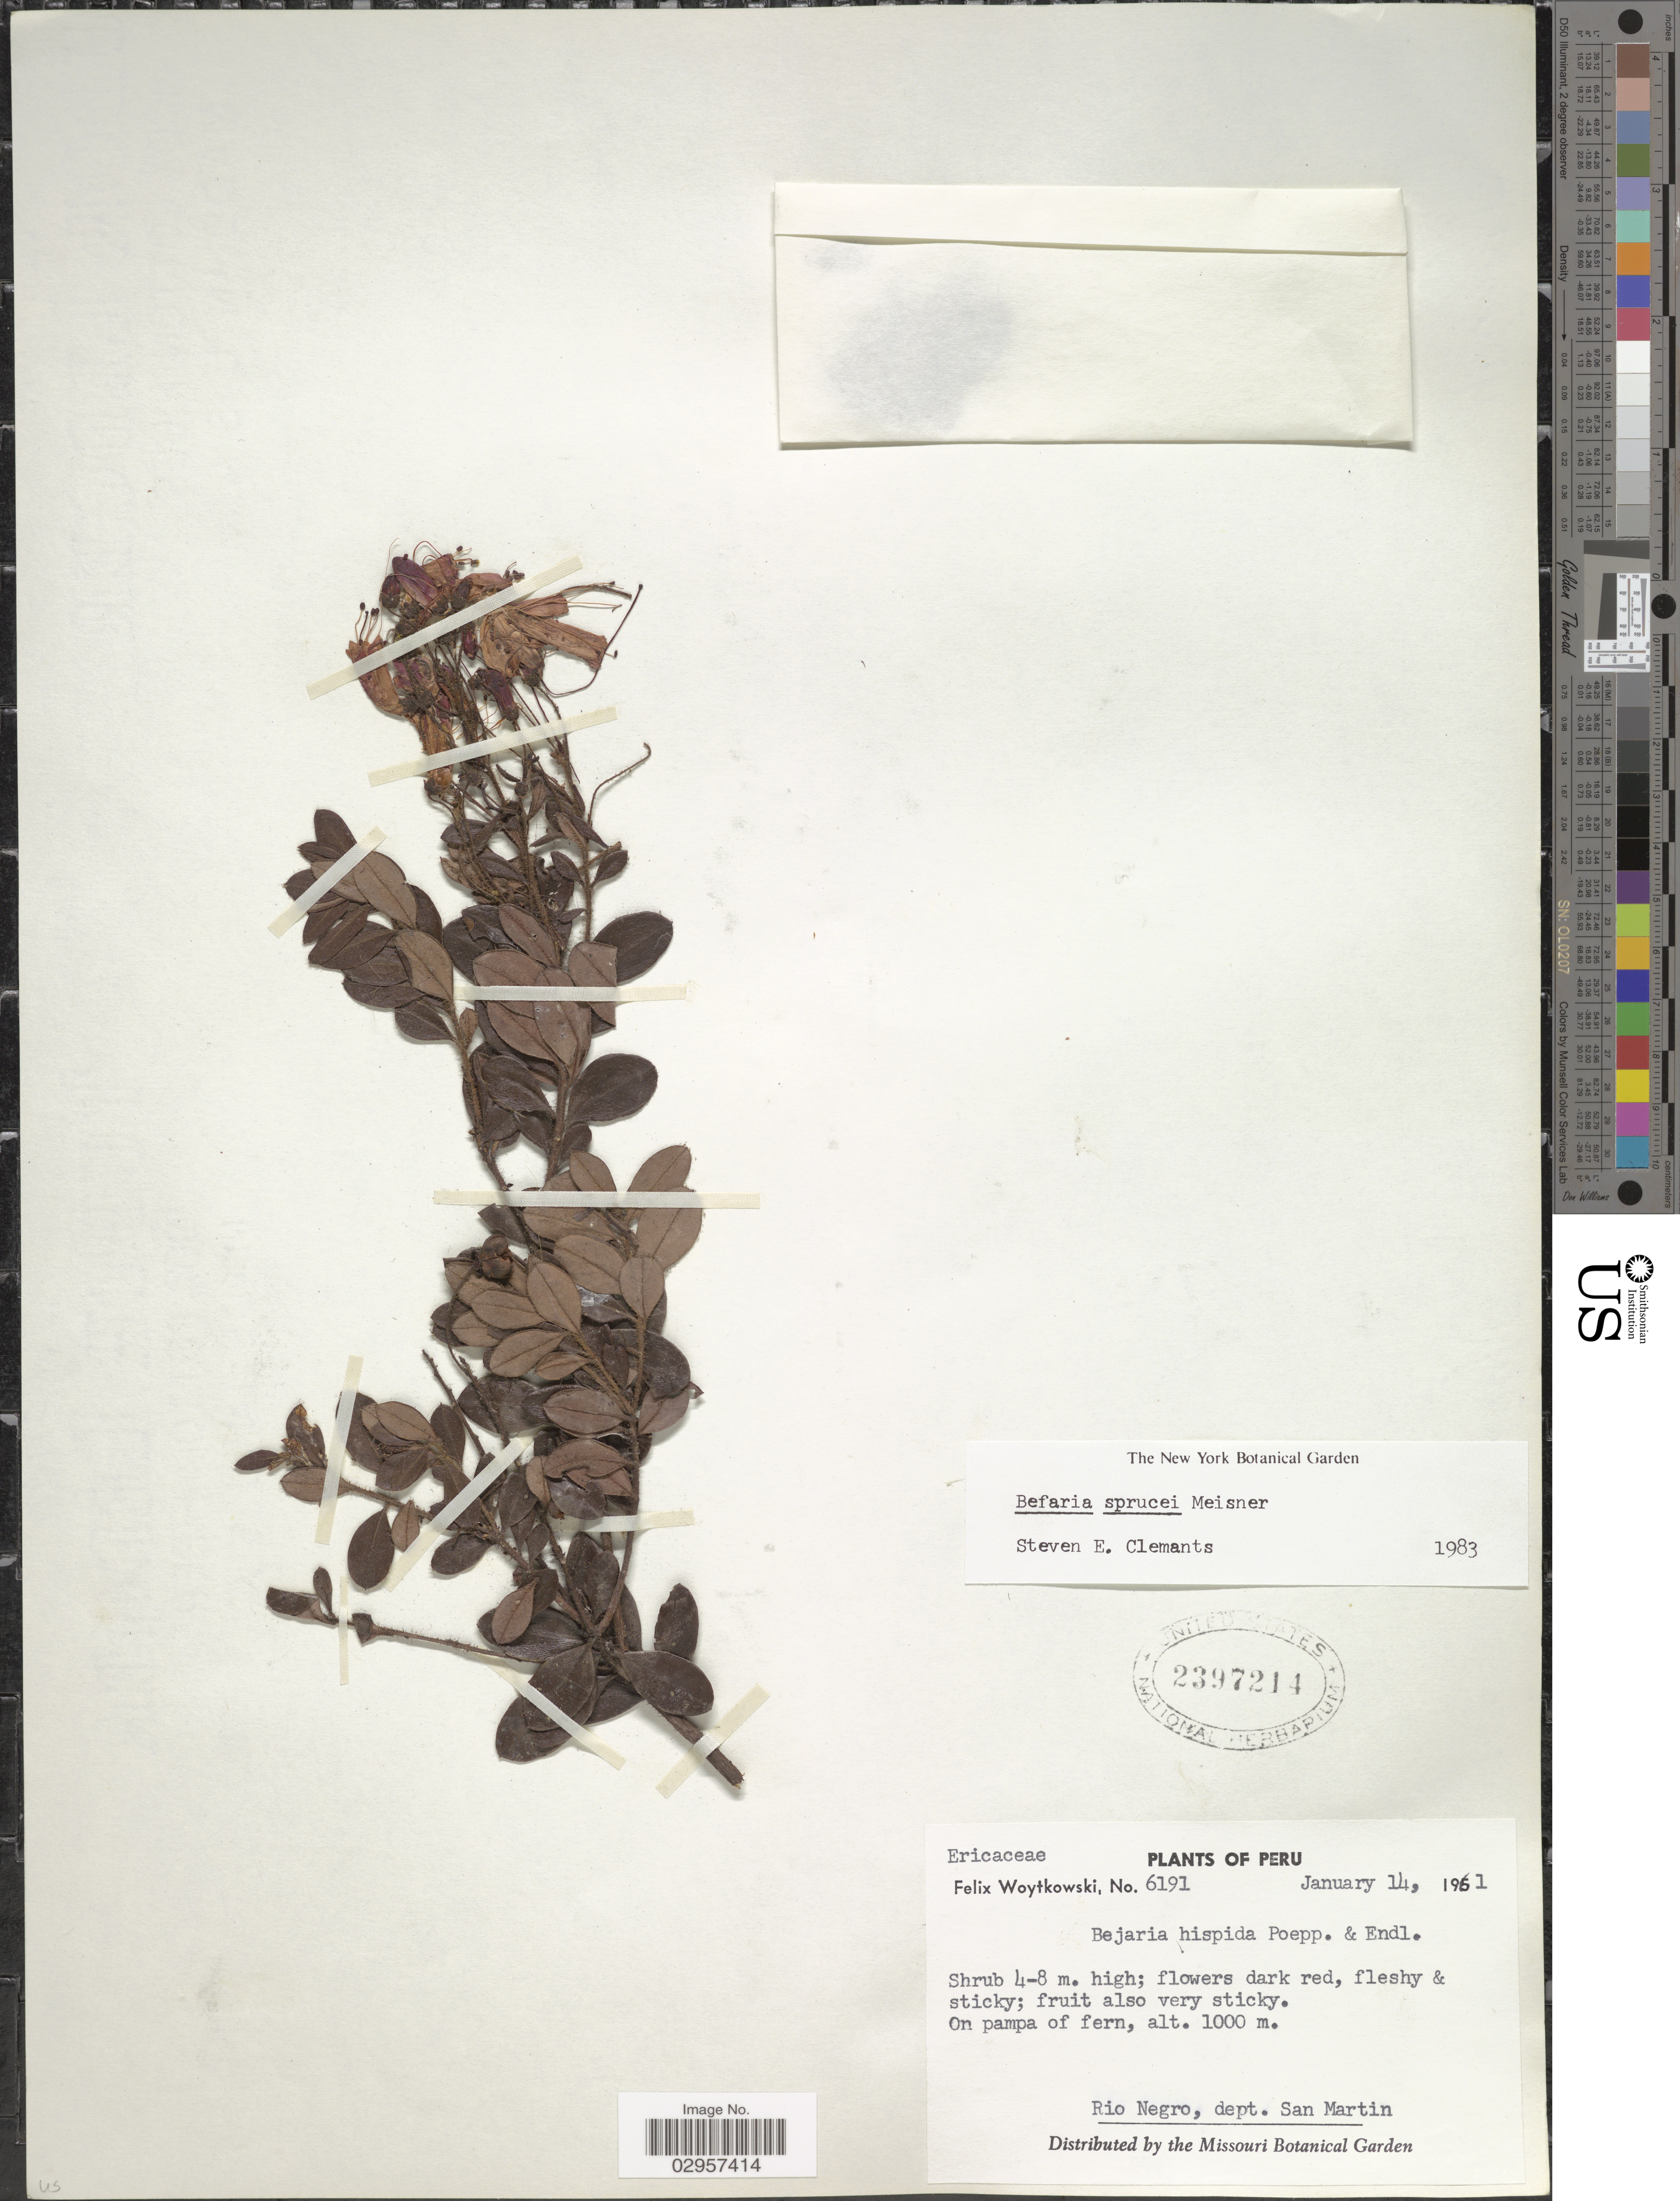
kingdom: Plantae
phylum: Tracheophyta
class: Magnoliopsida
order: Ericales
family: Ericaceae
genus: Befaria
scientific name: Befaria sprucei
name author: Meisn.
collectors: F. Woytkowski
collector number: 6191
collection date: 1961-01-14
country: Peru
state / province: San Martín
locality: Rio Negro, dept. San Martin.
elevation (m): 1000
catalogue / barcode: US 2397214